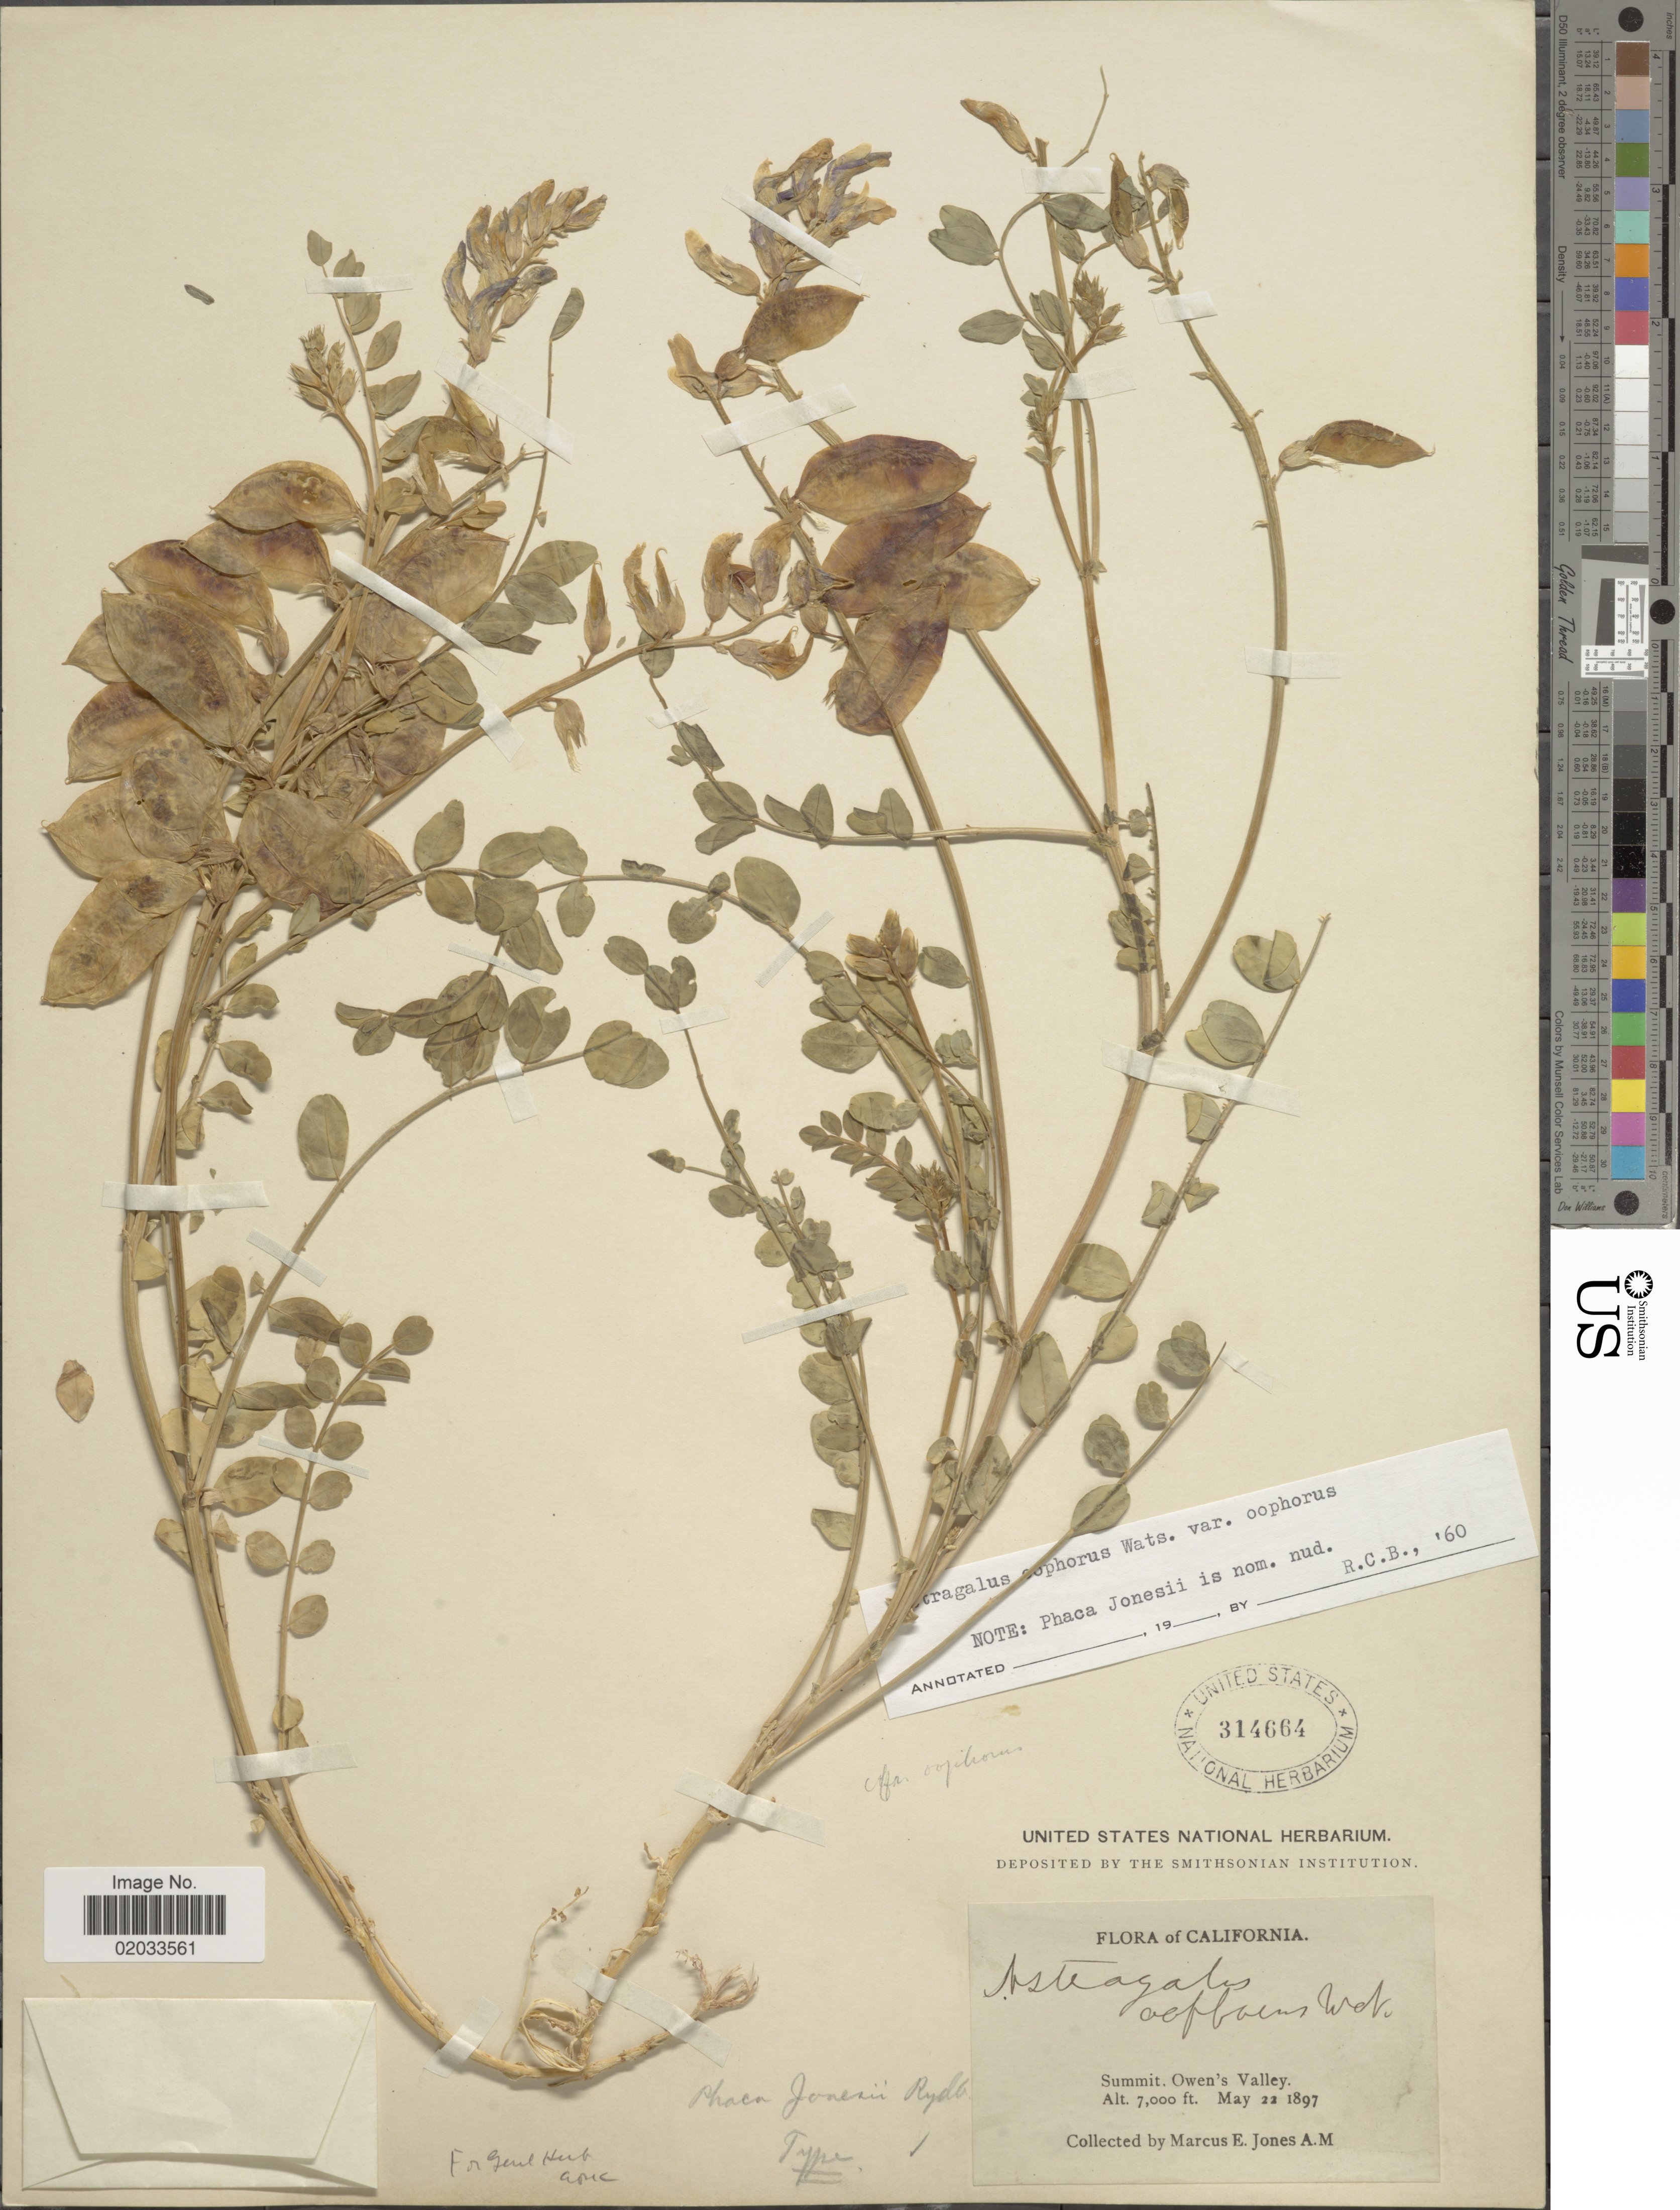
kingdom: Plantae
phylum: Tracheophyta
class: Magnoliopsida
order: Fabales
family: Fabaceae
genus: Astragalus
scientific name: Astragalus oophorus var. oophorus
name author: S. Watson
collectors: M. E. Jones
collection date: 1897-05-22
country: United States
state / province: California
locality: Summit, Owen's Valley.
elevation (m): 2134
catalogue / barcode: US 314664